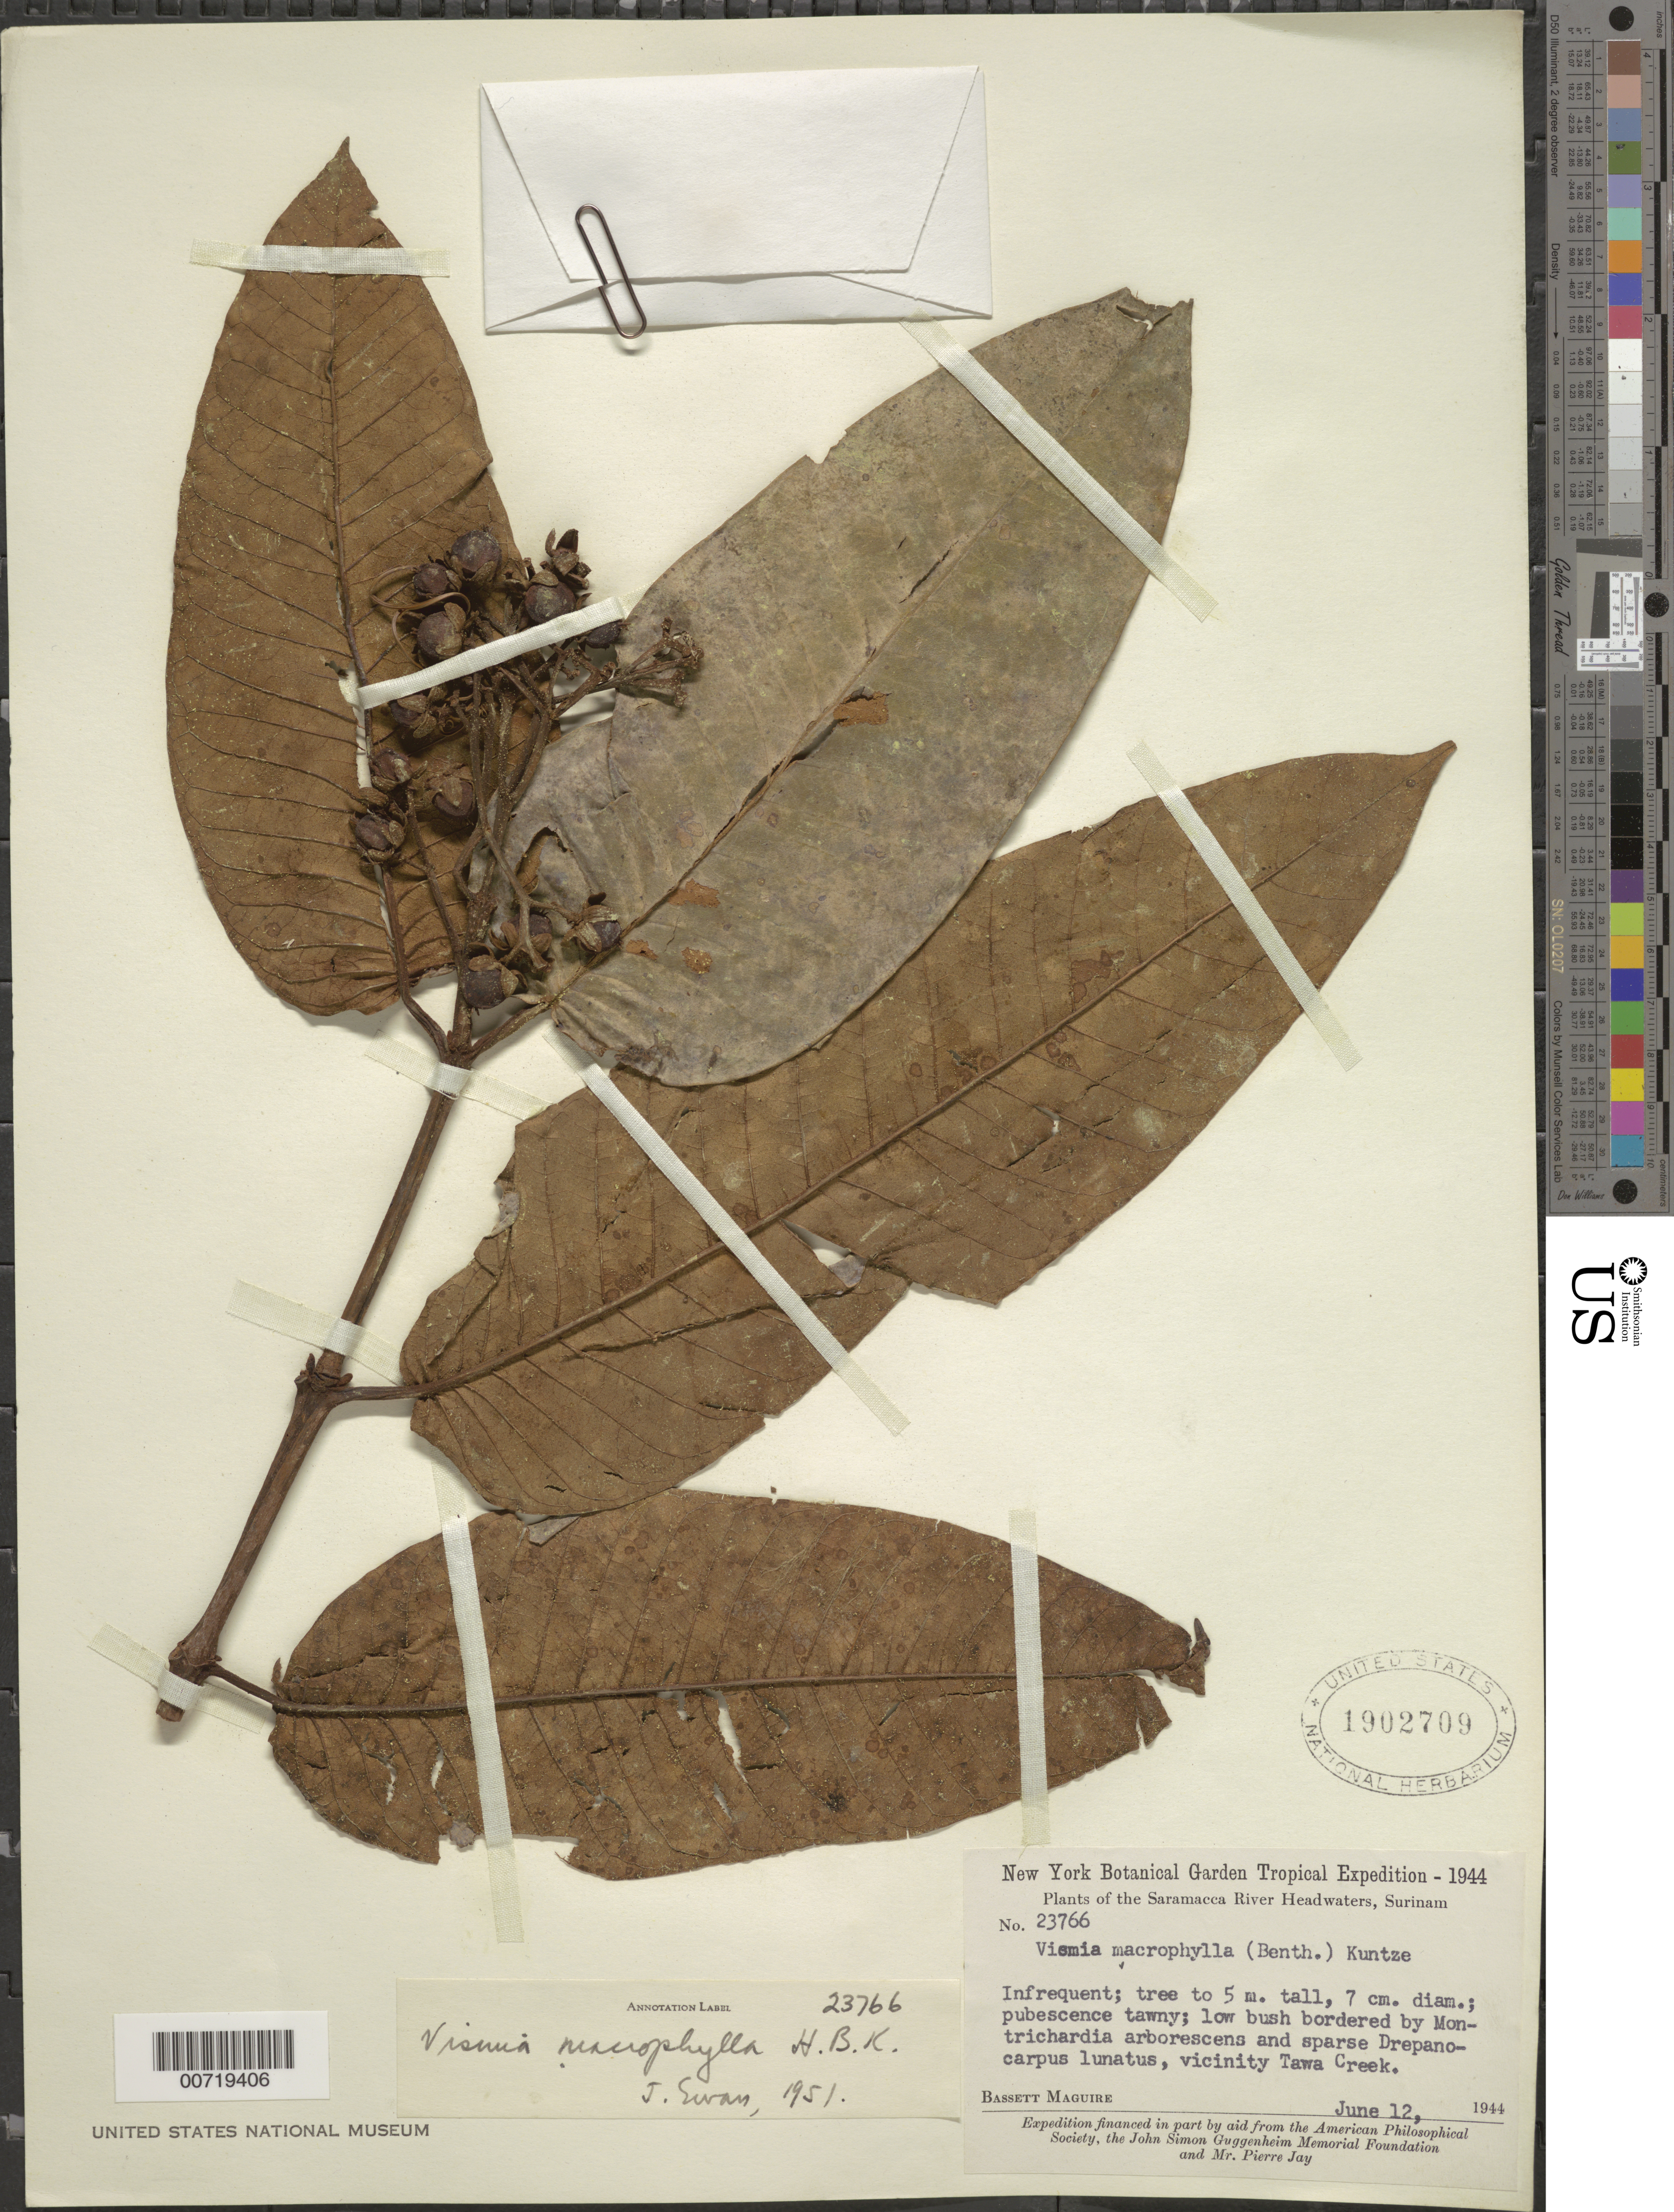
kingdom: Plantae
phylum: Tracheophyta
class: Magnoliopsida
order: Malpighiales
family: Hypericaceae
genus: Vismia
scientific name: Vismia macrophylla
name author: Kunth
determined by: Ewan, J. A.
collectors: B. Maguire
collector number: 23766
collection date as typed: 12-Jun-44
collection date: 1944-06-12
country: Suriname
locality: Tawa Creek vic., Lower Saramacca River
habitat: Low bush bordered by Montrichardia arborescens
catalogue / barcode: US 1902709